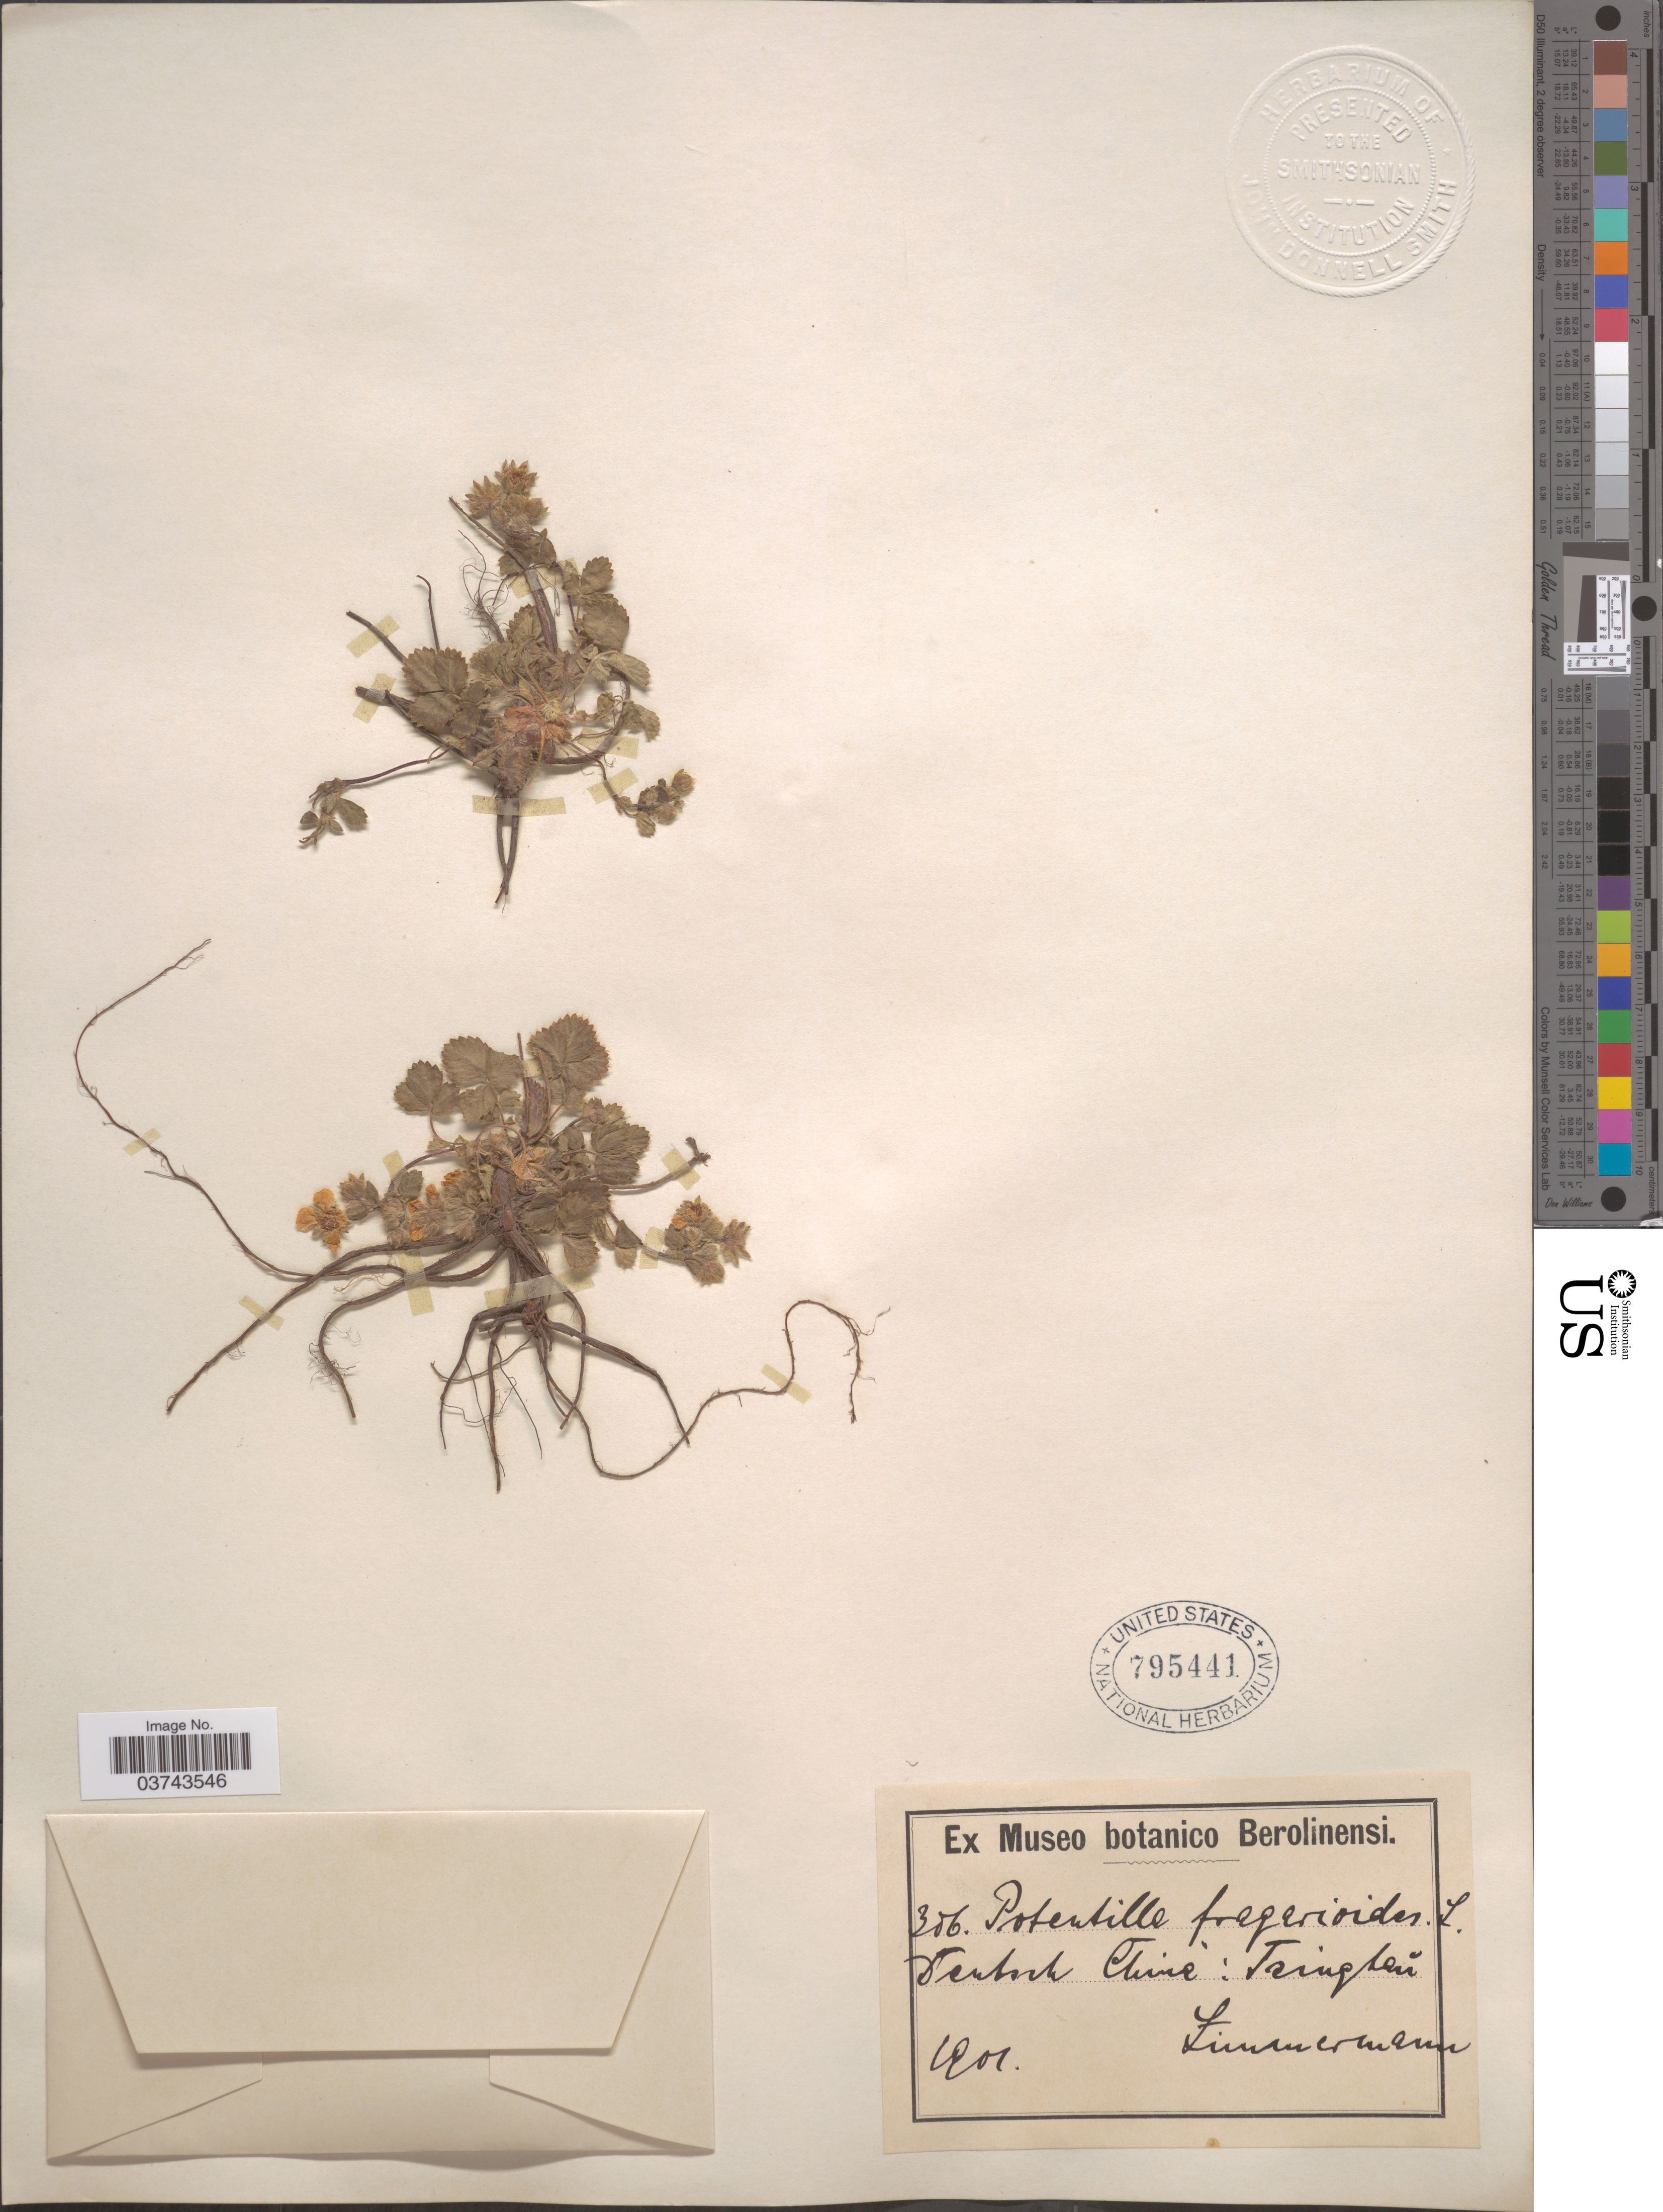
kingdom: Plantae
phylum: Tracheophyta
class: Magnoliopsida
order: Rosales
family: Rosaceae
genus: Potentilla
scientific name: Potentilla fragarioides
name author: L.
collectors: -. Zimmermann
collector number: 306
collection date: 1901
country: China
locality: Deutsch China: Tsingtao.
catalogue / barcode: US 795441